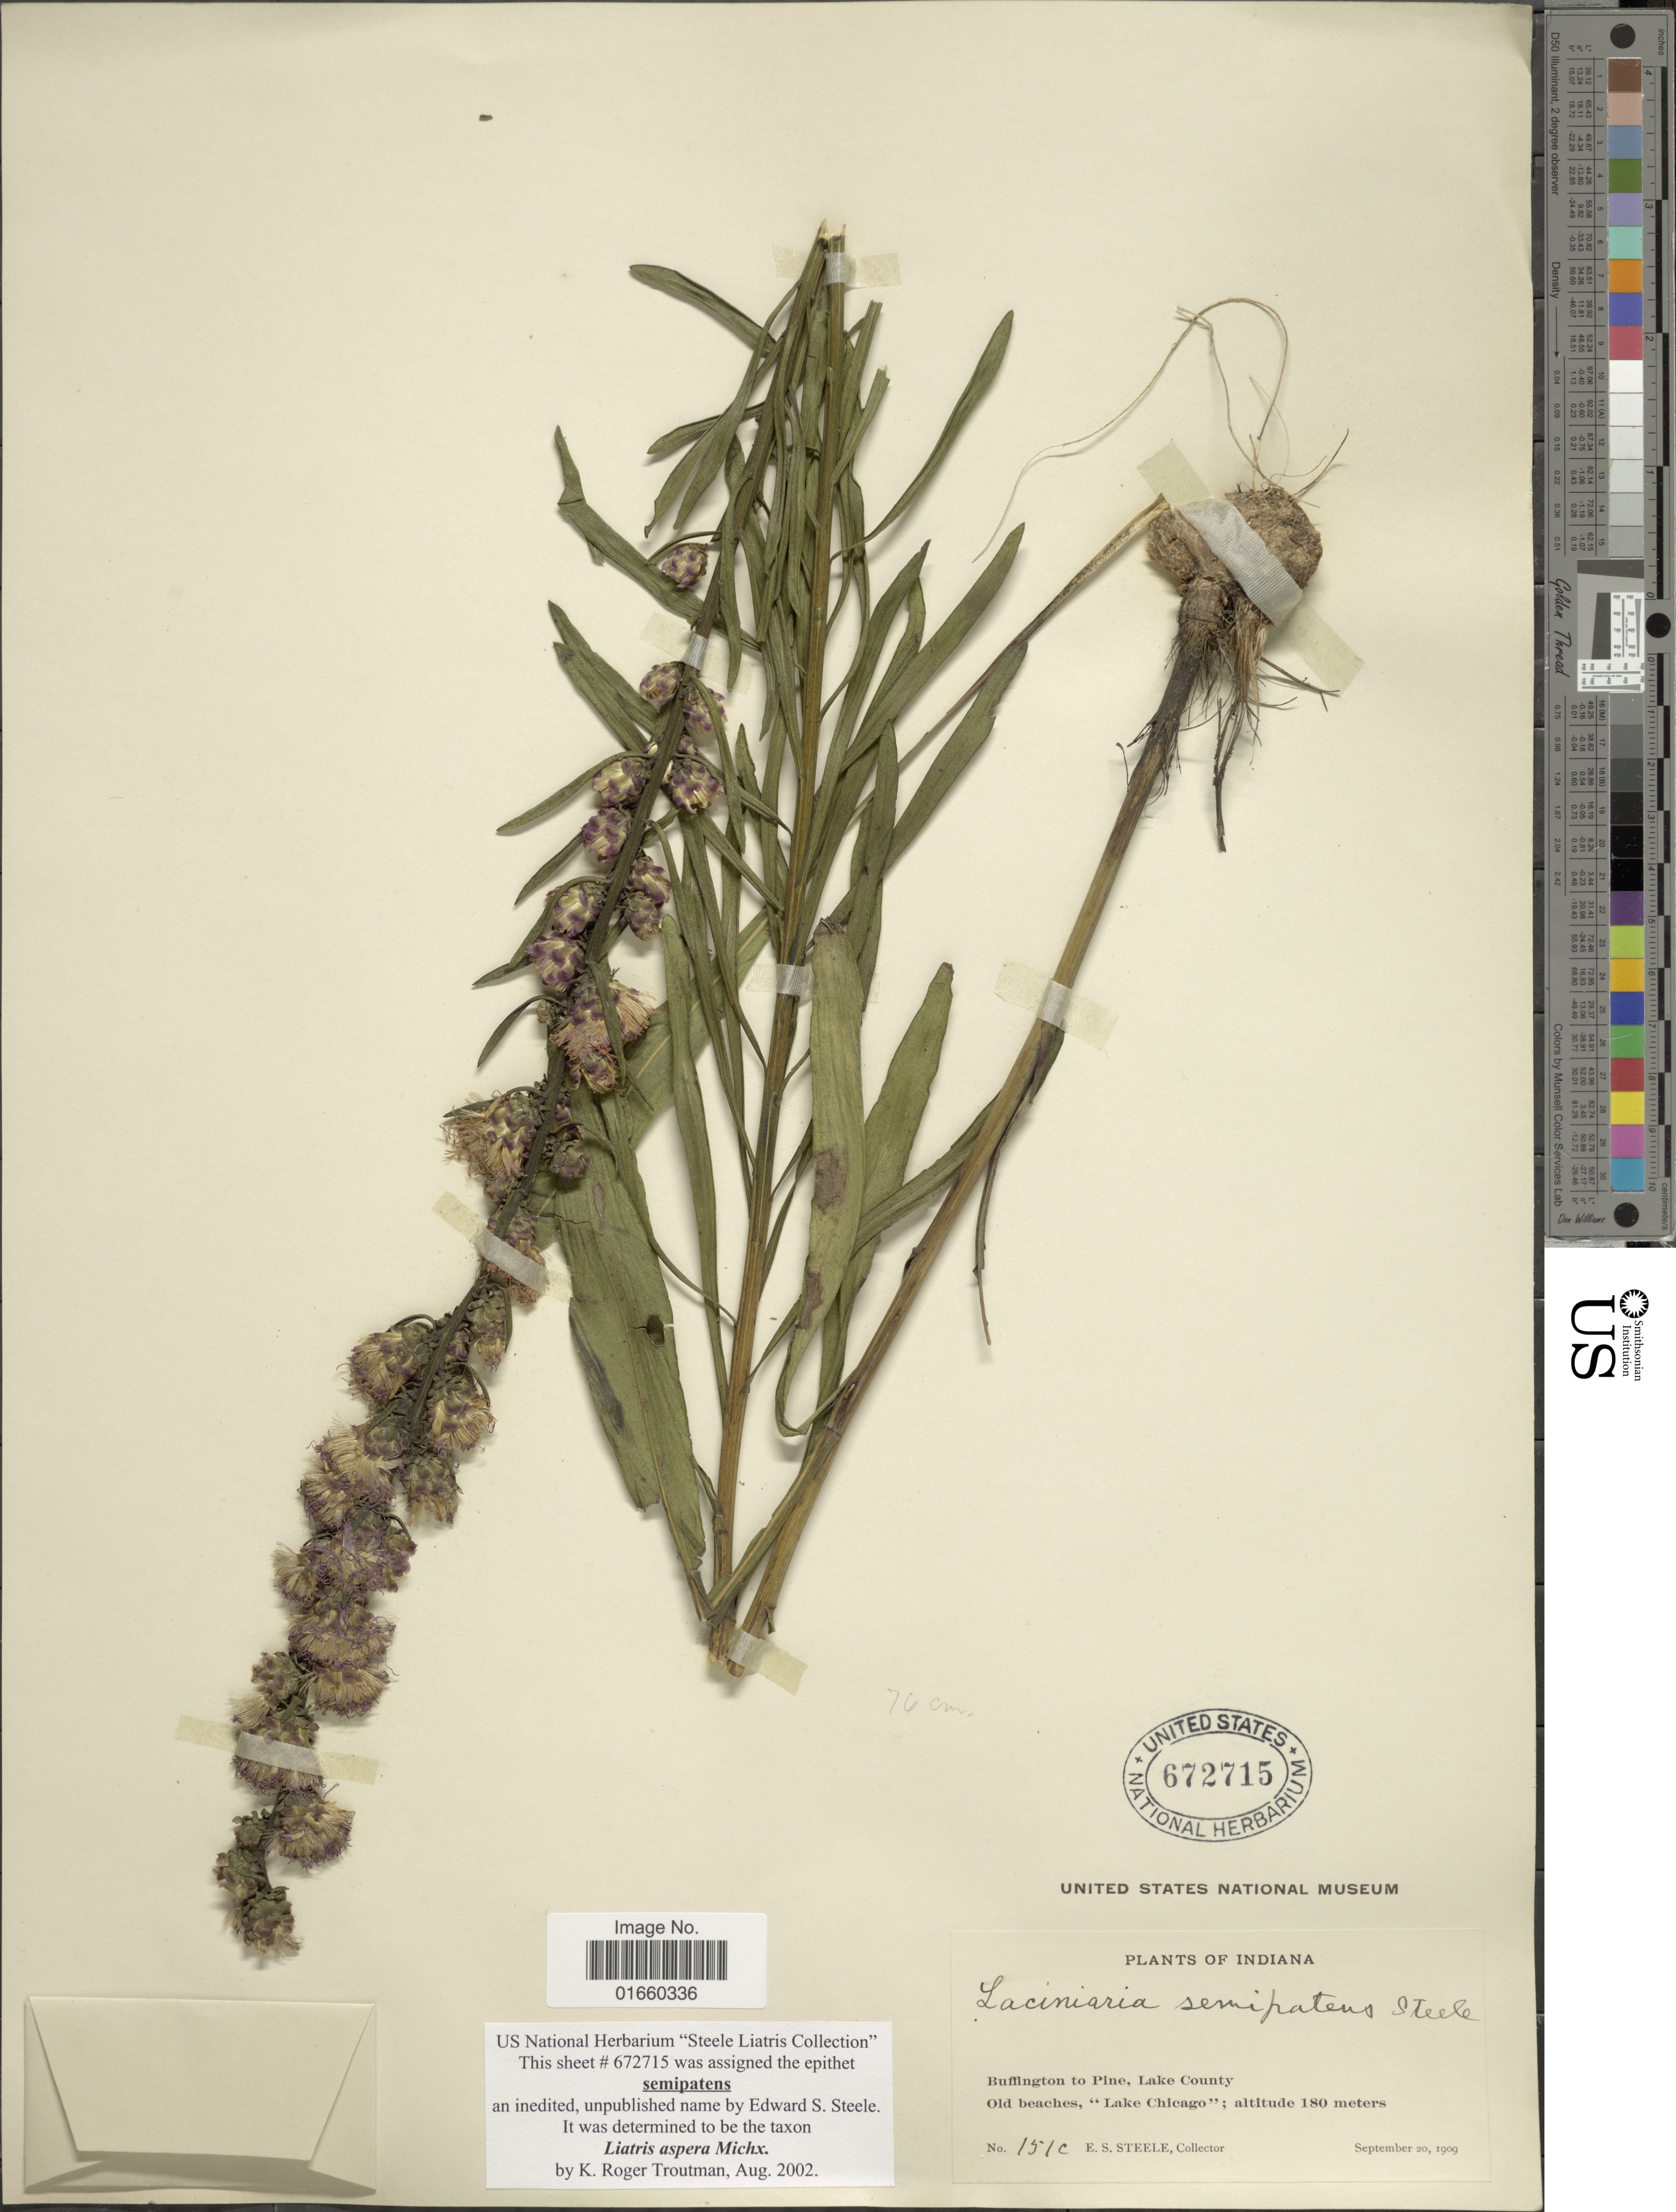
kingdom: Plantae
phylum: Tracheophyta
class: Magnoliopsida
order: Asterales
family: Asteraceae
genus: Liatris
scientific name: Liatris aspera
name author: Michx.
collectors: E. Steele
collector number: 151c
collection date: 1909-09-20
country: United States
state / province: Indiana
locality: Buffington to Pine, Lake County, Old beaches, "Lake Chicago"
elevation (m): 180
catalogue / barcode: US 672715